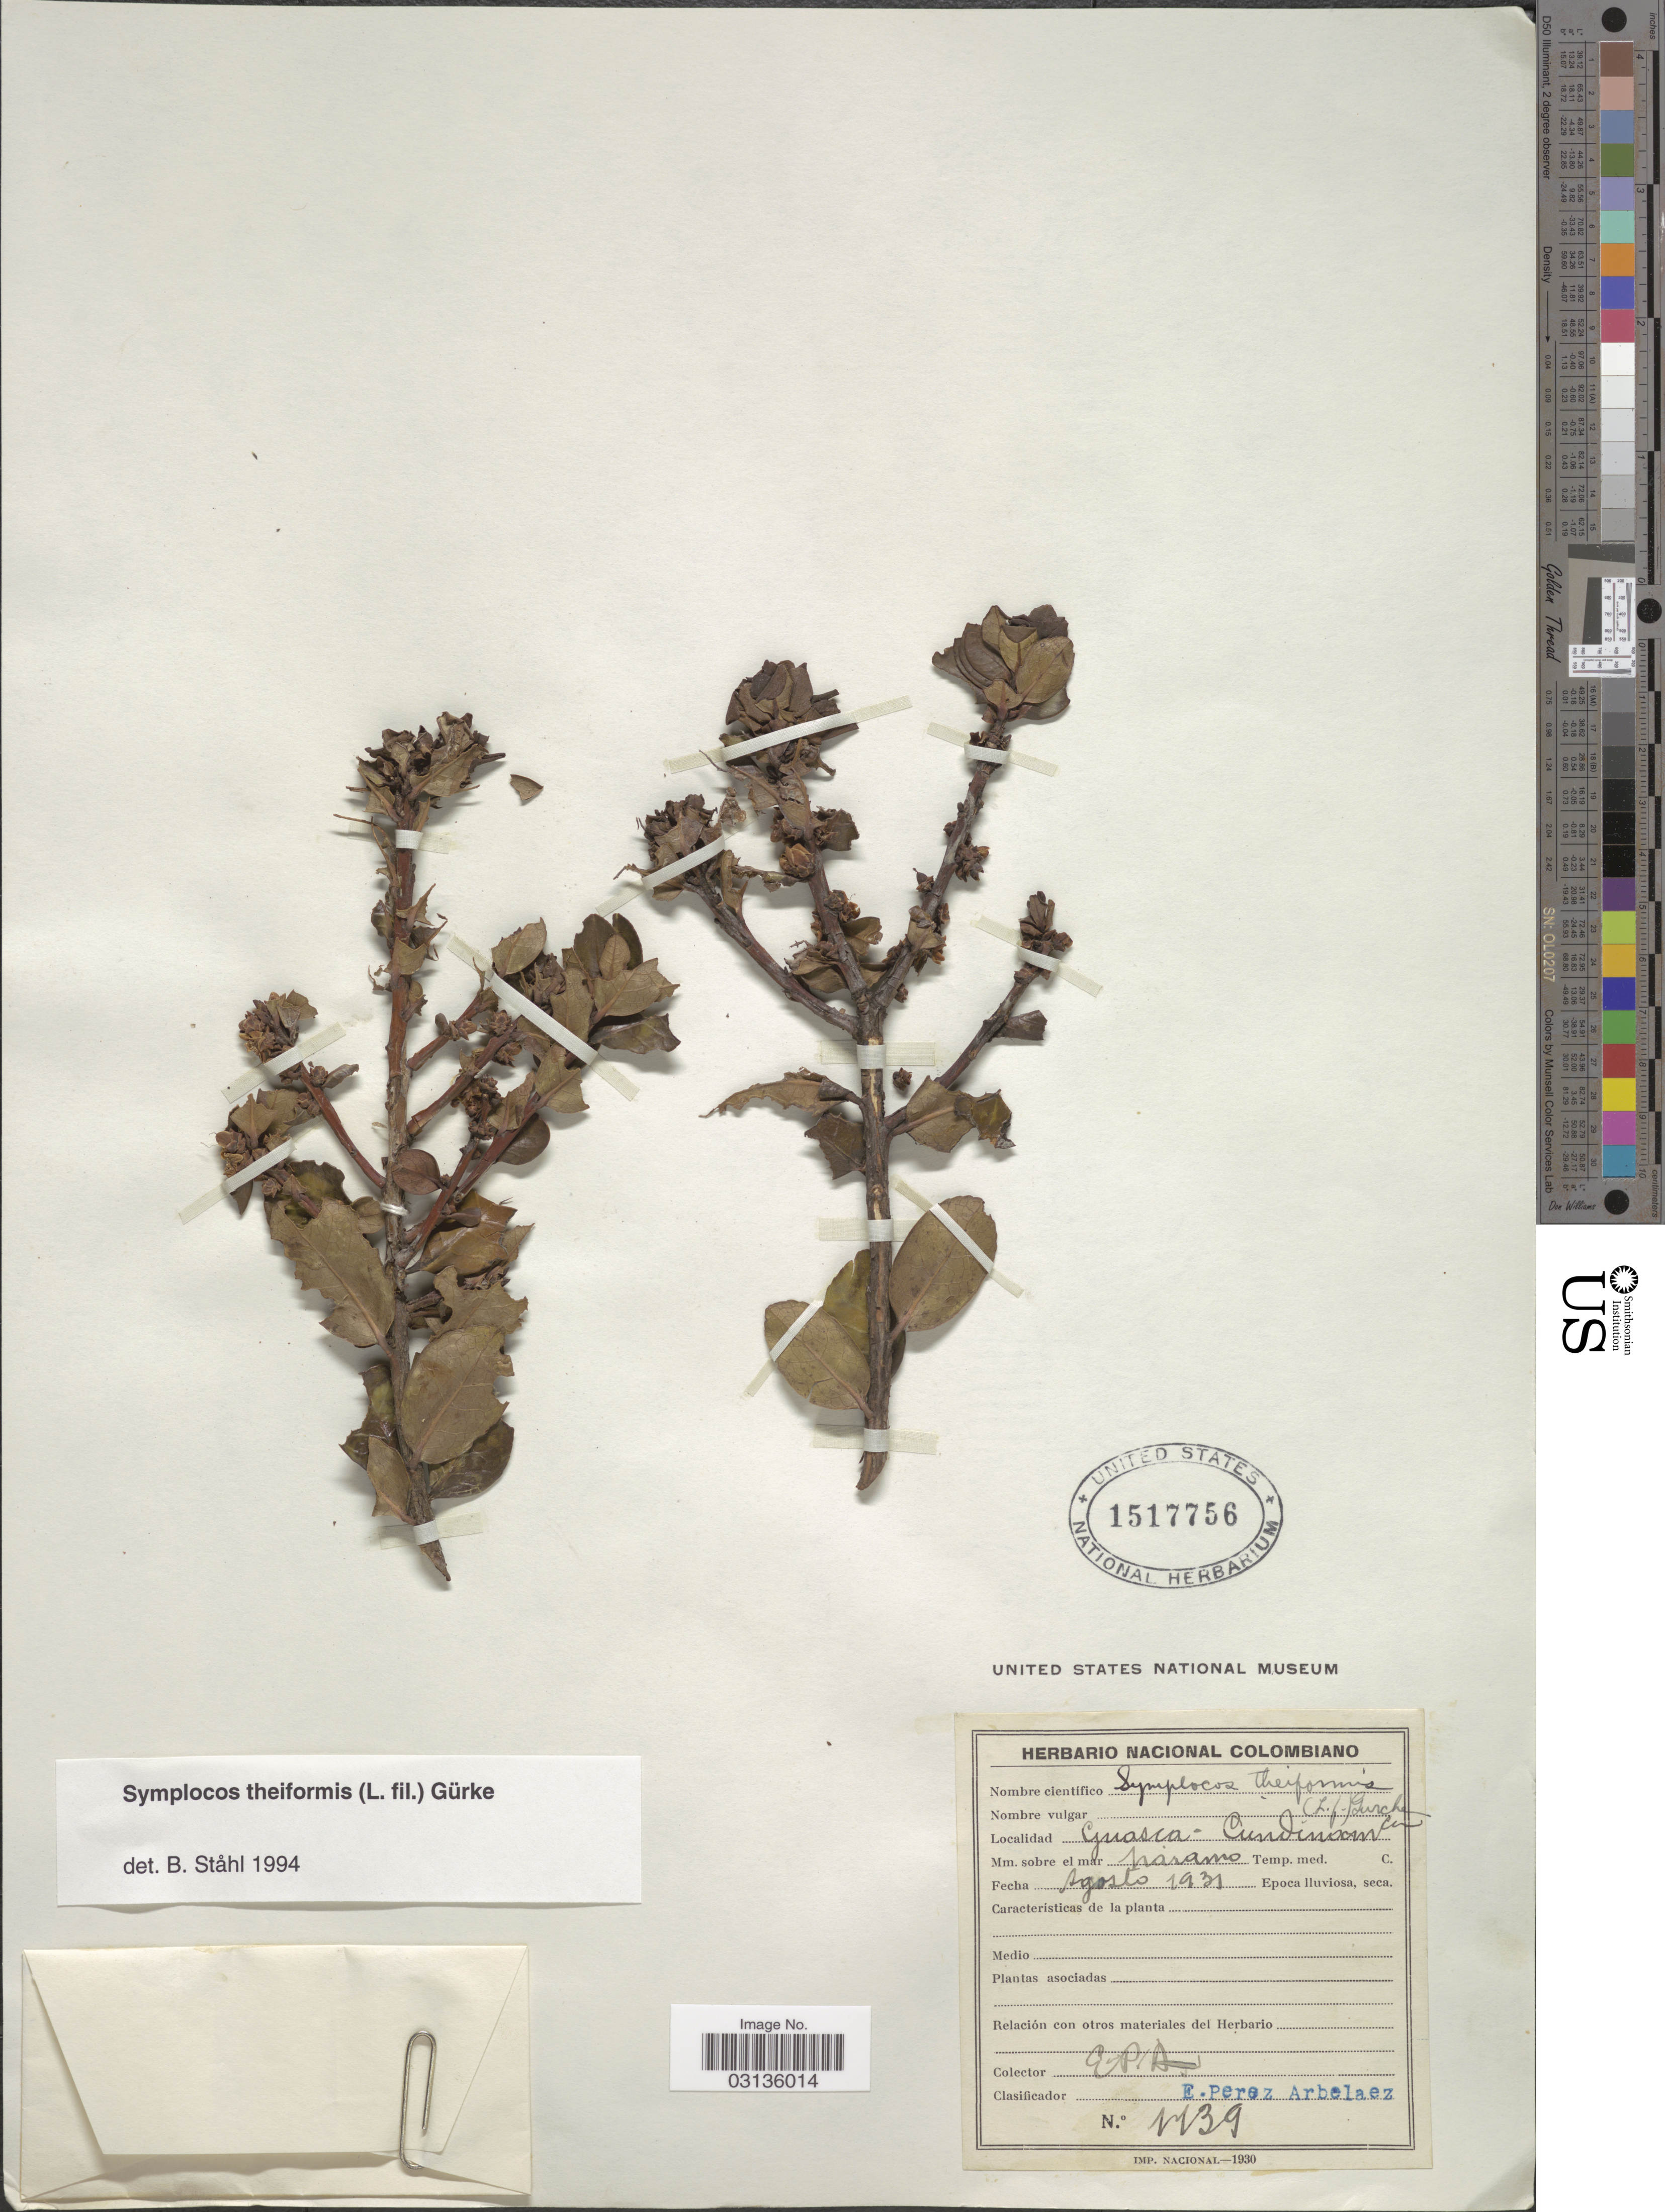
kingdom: Plantae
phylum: Tracheophyta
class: Magnoliopsida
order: Ericales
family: Symplocaceae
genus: Symplocos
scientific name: Symplocos theiformis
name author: (L. f.) Oken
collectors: E. Pérez Arbeláez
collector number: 1139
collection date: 1931-08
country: Colombia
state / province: Cundinamarca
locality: Guasca - Cundinamarca.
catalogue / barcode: US 1517756